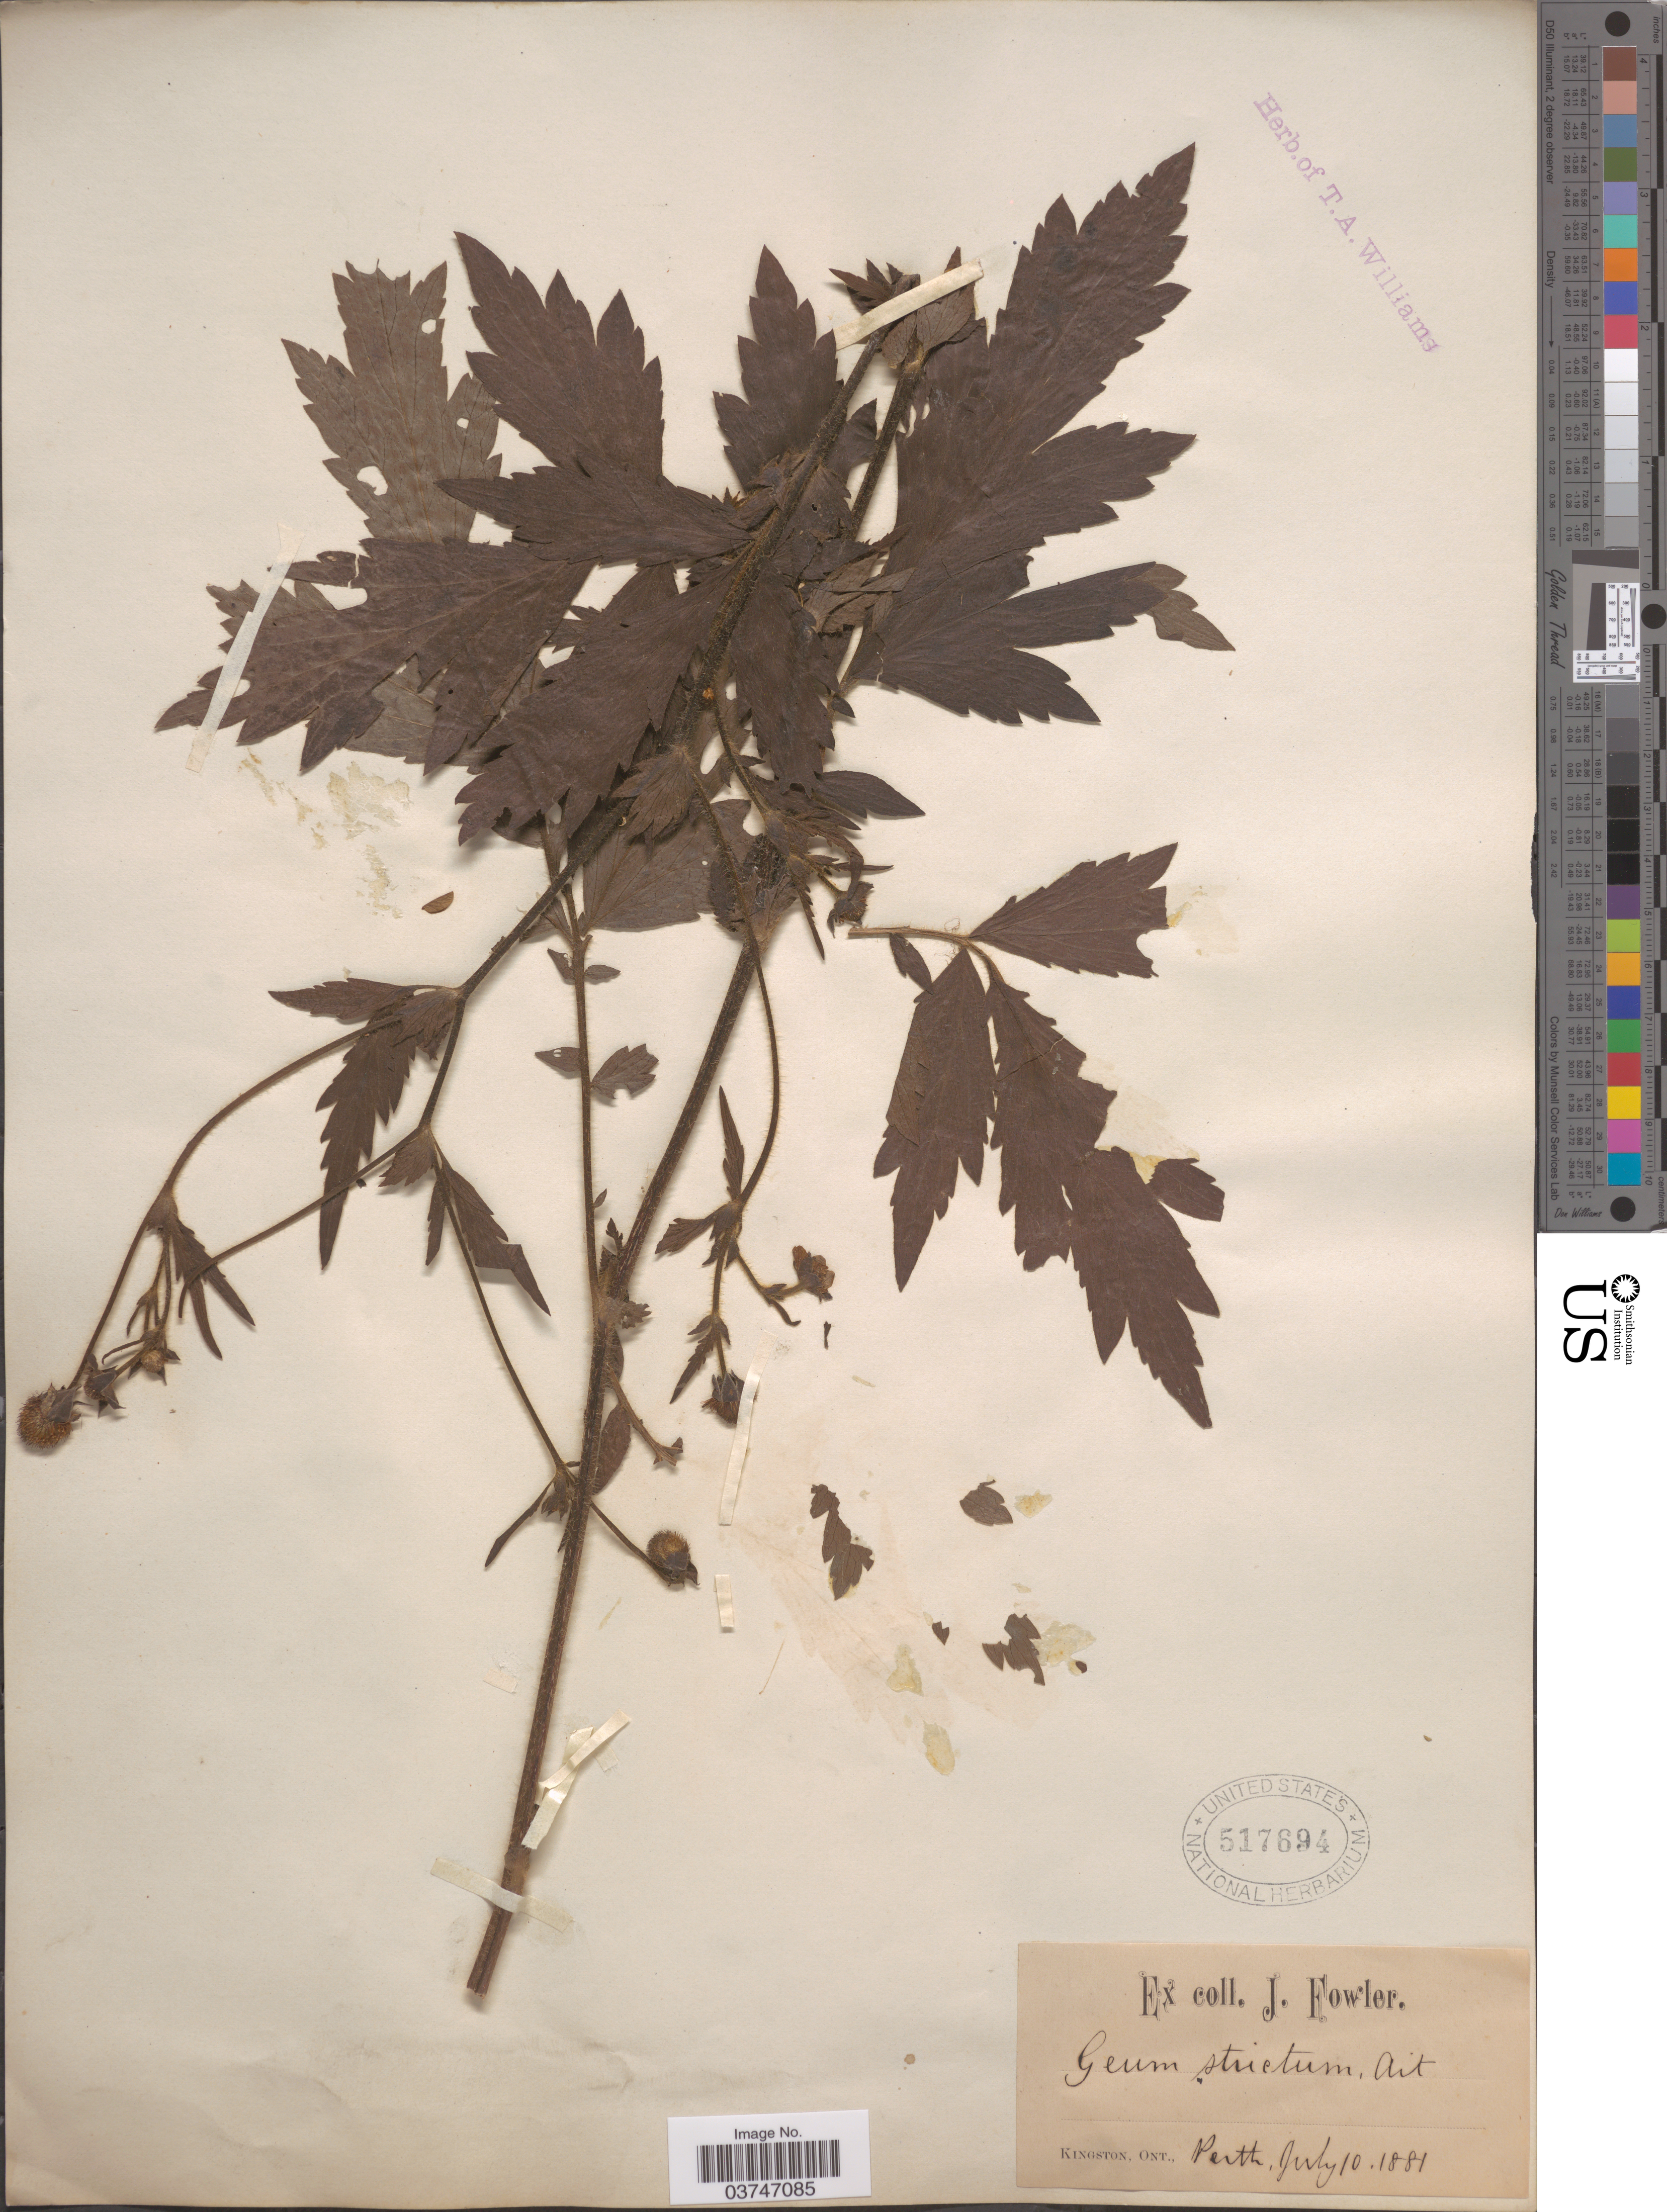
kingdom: Plantae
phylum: Tracheophyta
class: Magnoliopsida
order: Rosales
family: Rosaceae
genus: Geum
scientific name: Geum aleppicum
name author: Jacq.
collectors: J. Fowler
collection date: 1881-07-10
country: Canada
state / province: Ontario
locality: Kingston, Perth.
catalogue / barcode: US 517694